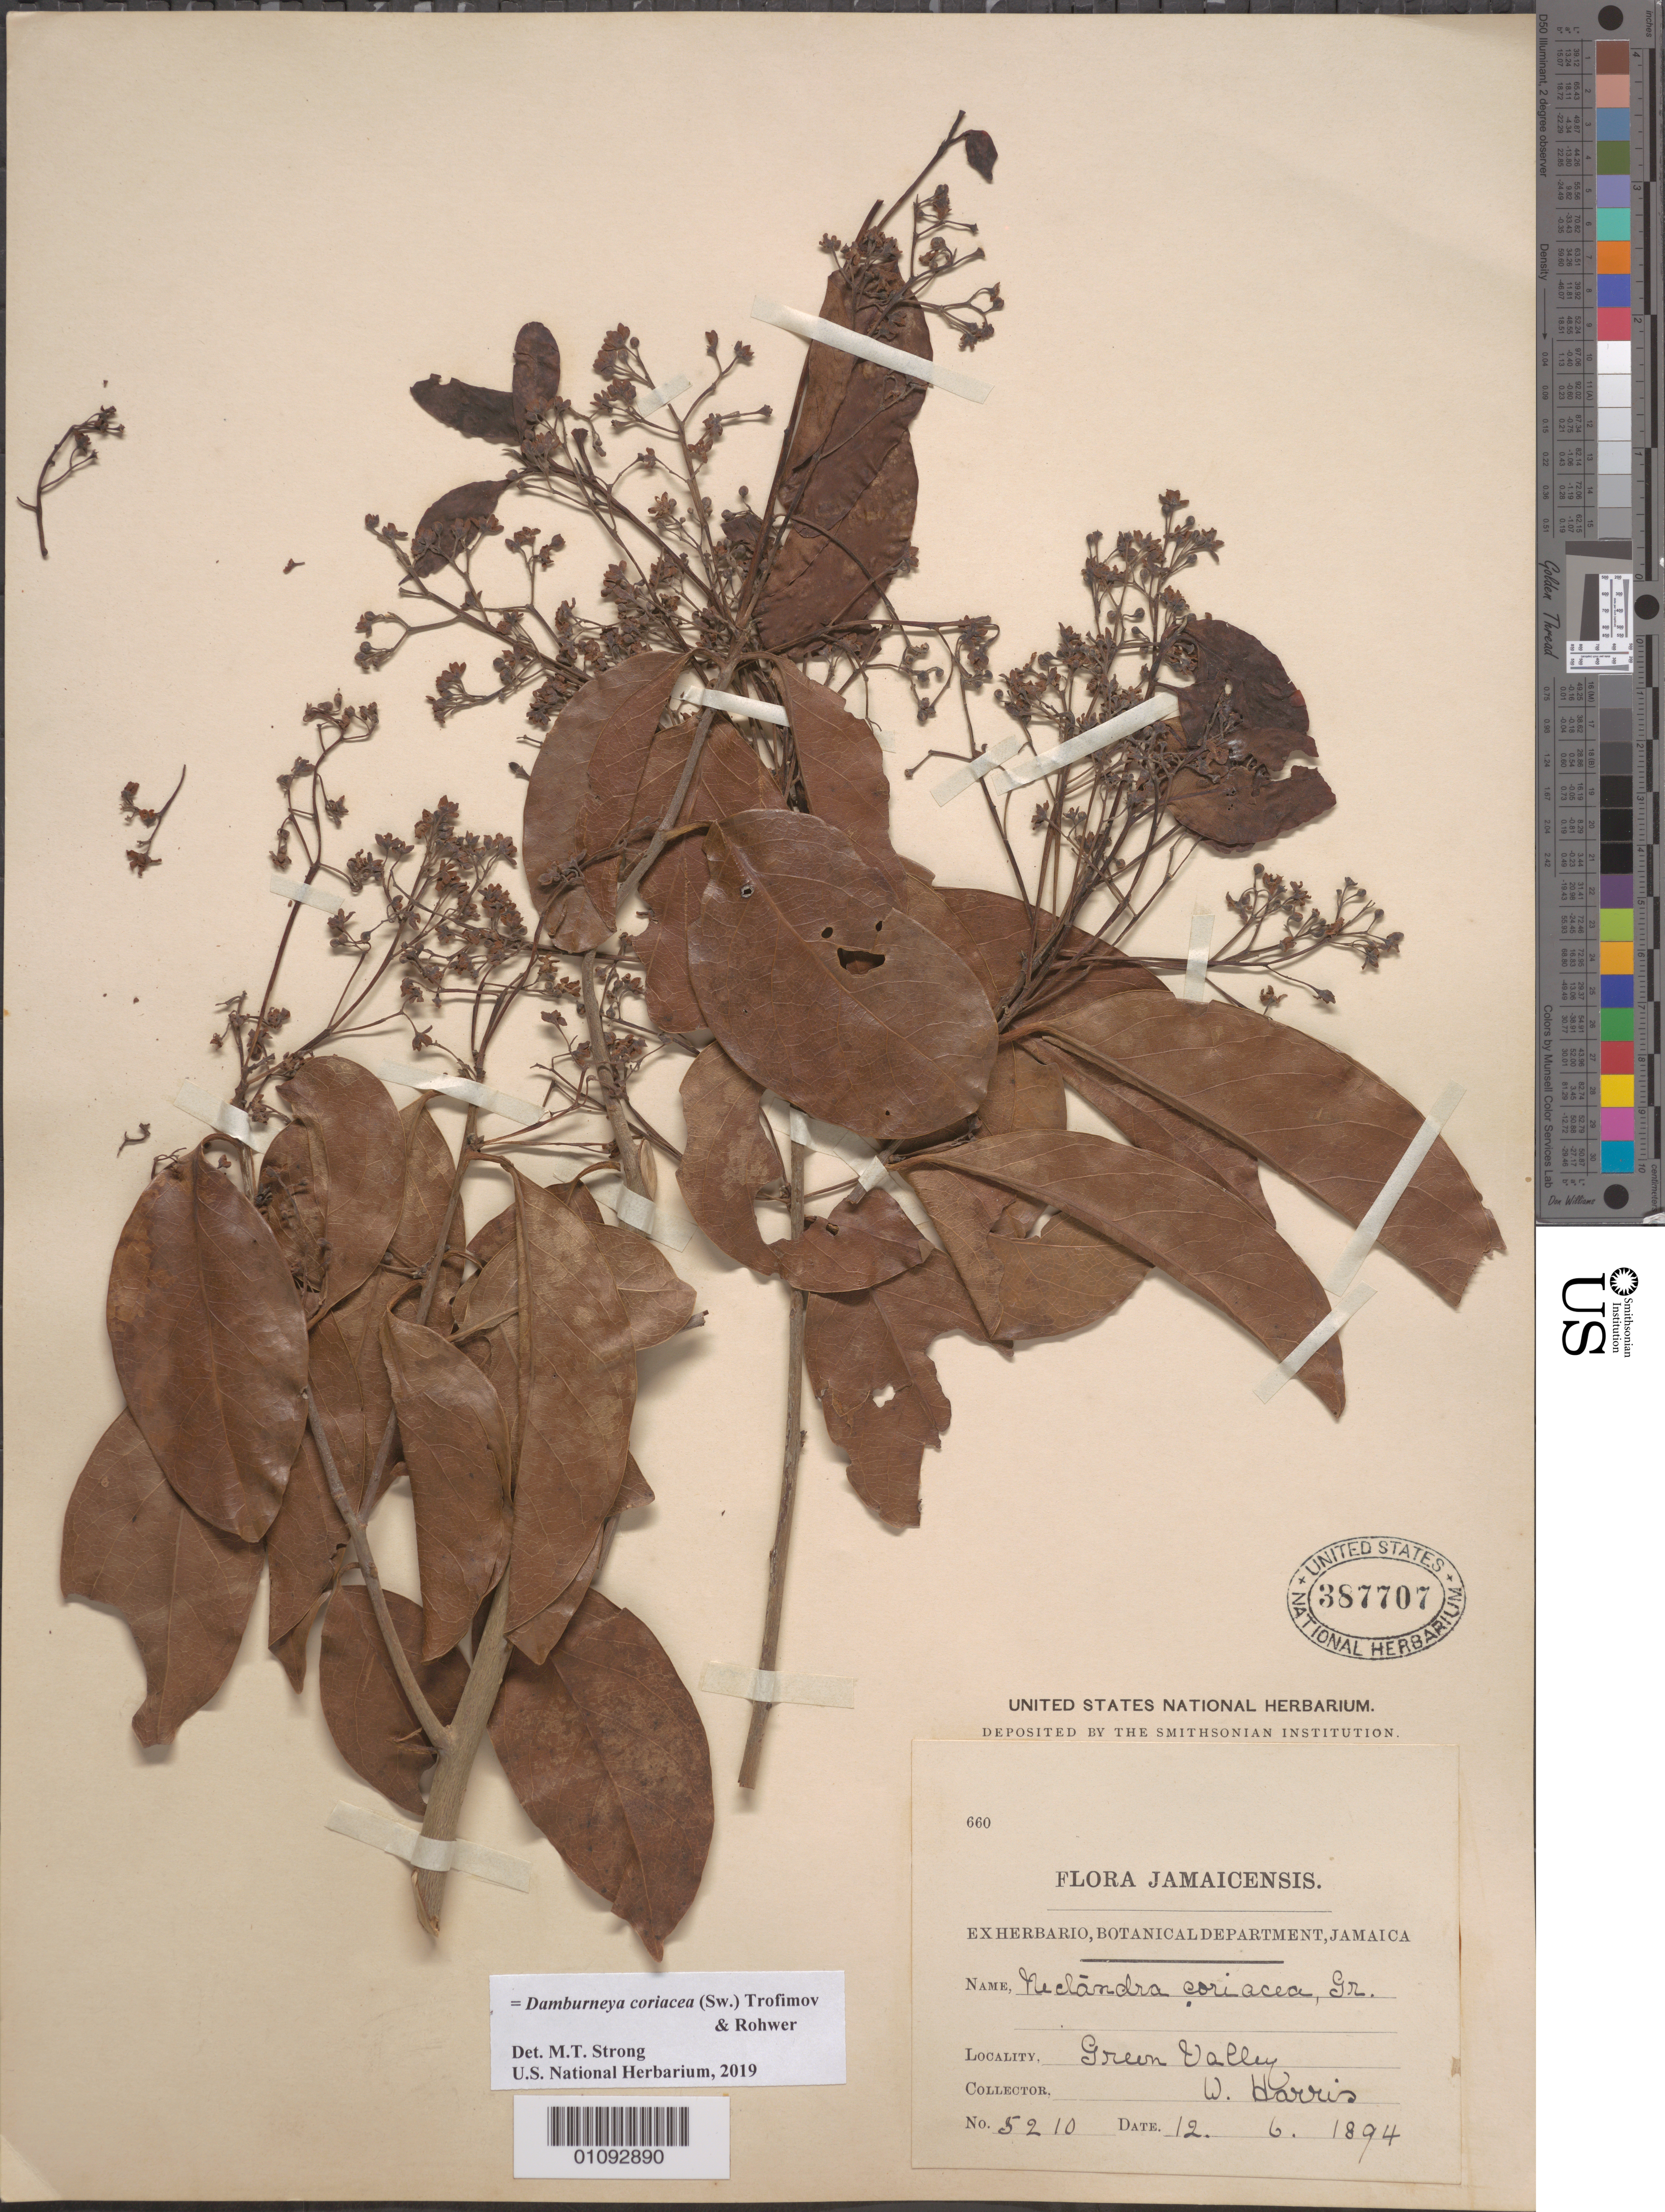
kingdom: Plantae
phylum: Tracheophyta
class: Magnoliopsida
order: Laurales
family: Lauraceae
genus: Damburneya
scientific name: Damburneya coriacea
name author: (Sw.) Trofimov & Rohwer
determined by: Strong, M. T., (US), Smithsonian Institution - National Museum of Natural History (UNITED STATES)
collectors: W. Harris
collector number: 5210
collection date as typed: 12 Jun 1894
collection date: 1894-06-12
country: Jamaica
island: Jamaica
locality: Green Valley.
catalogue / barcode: US 387707